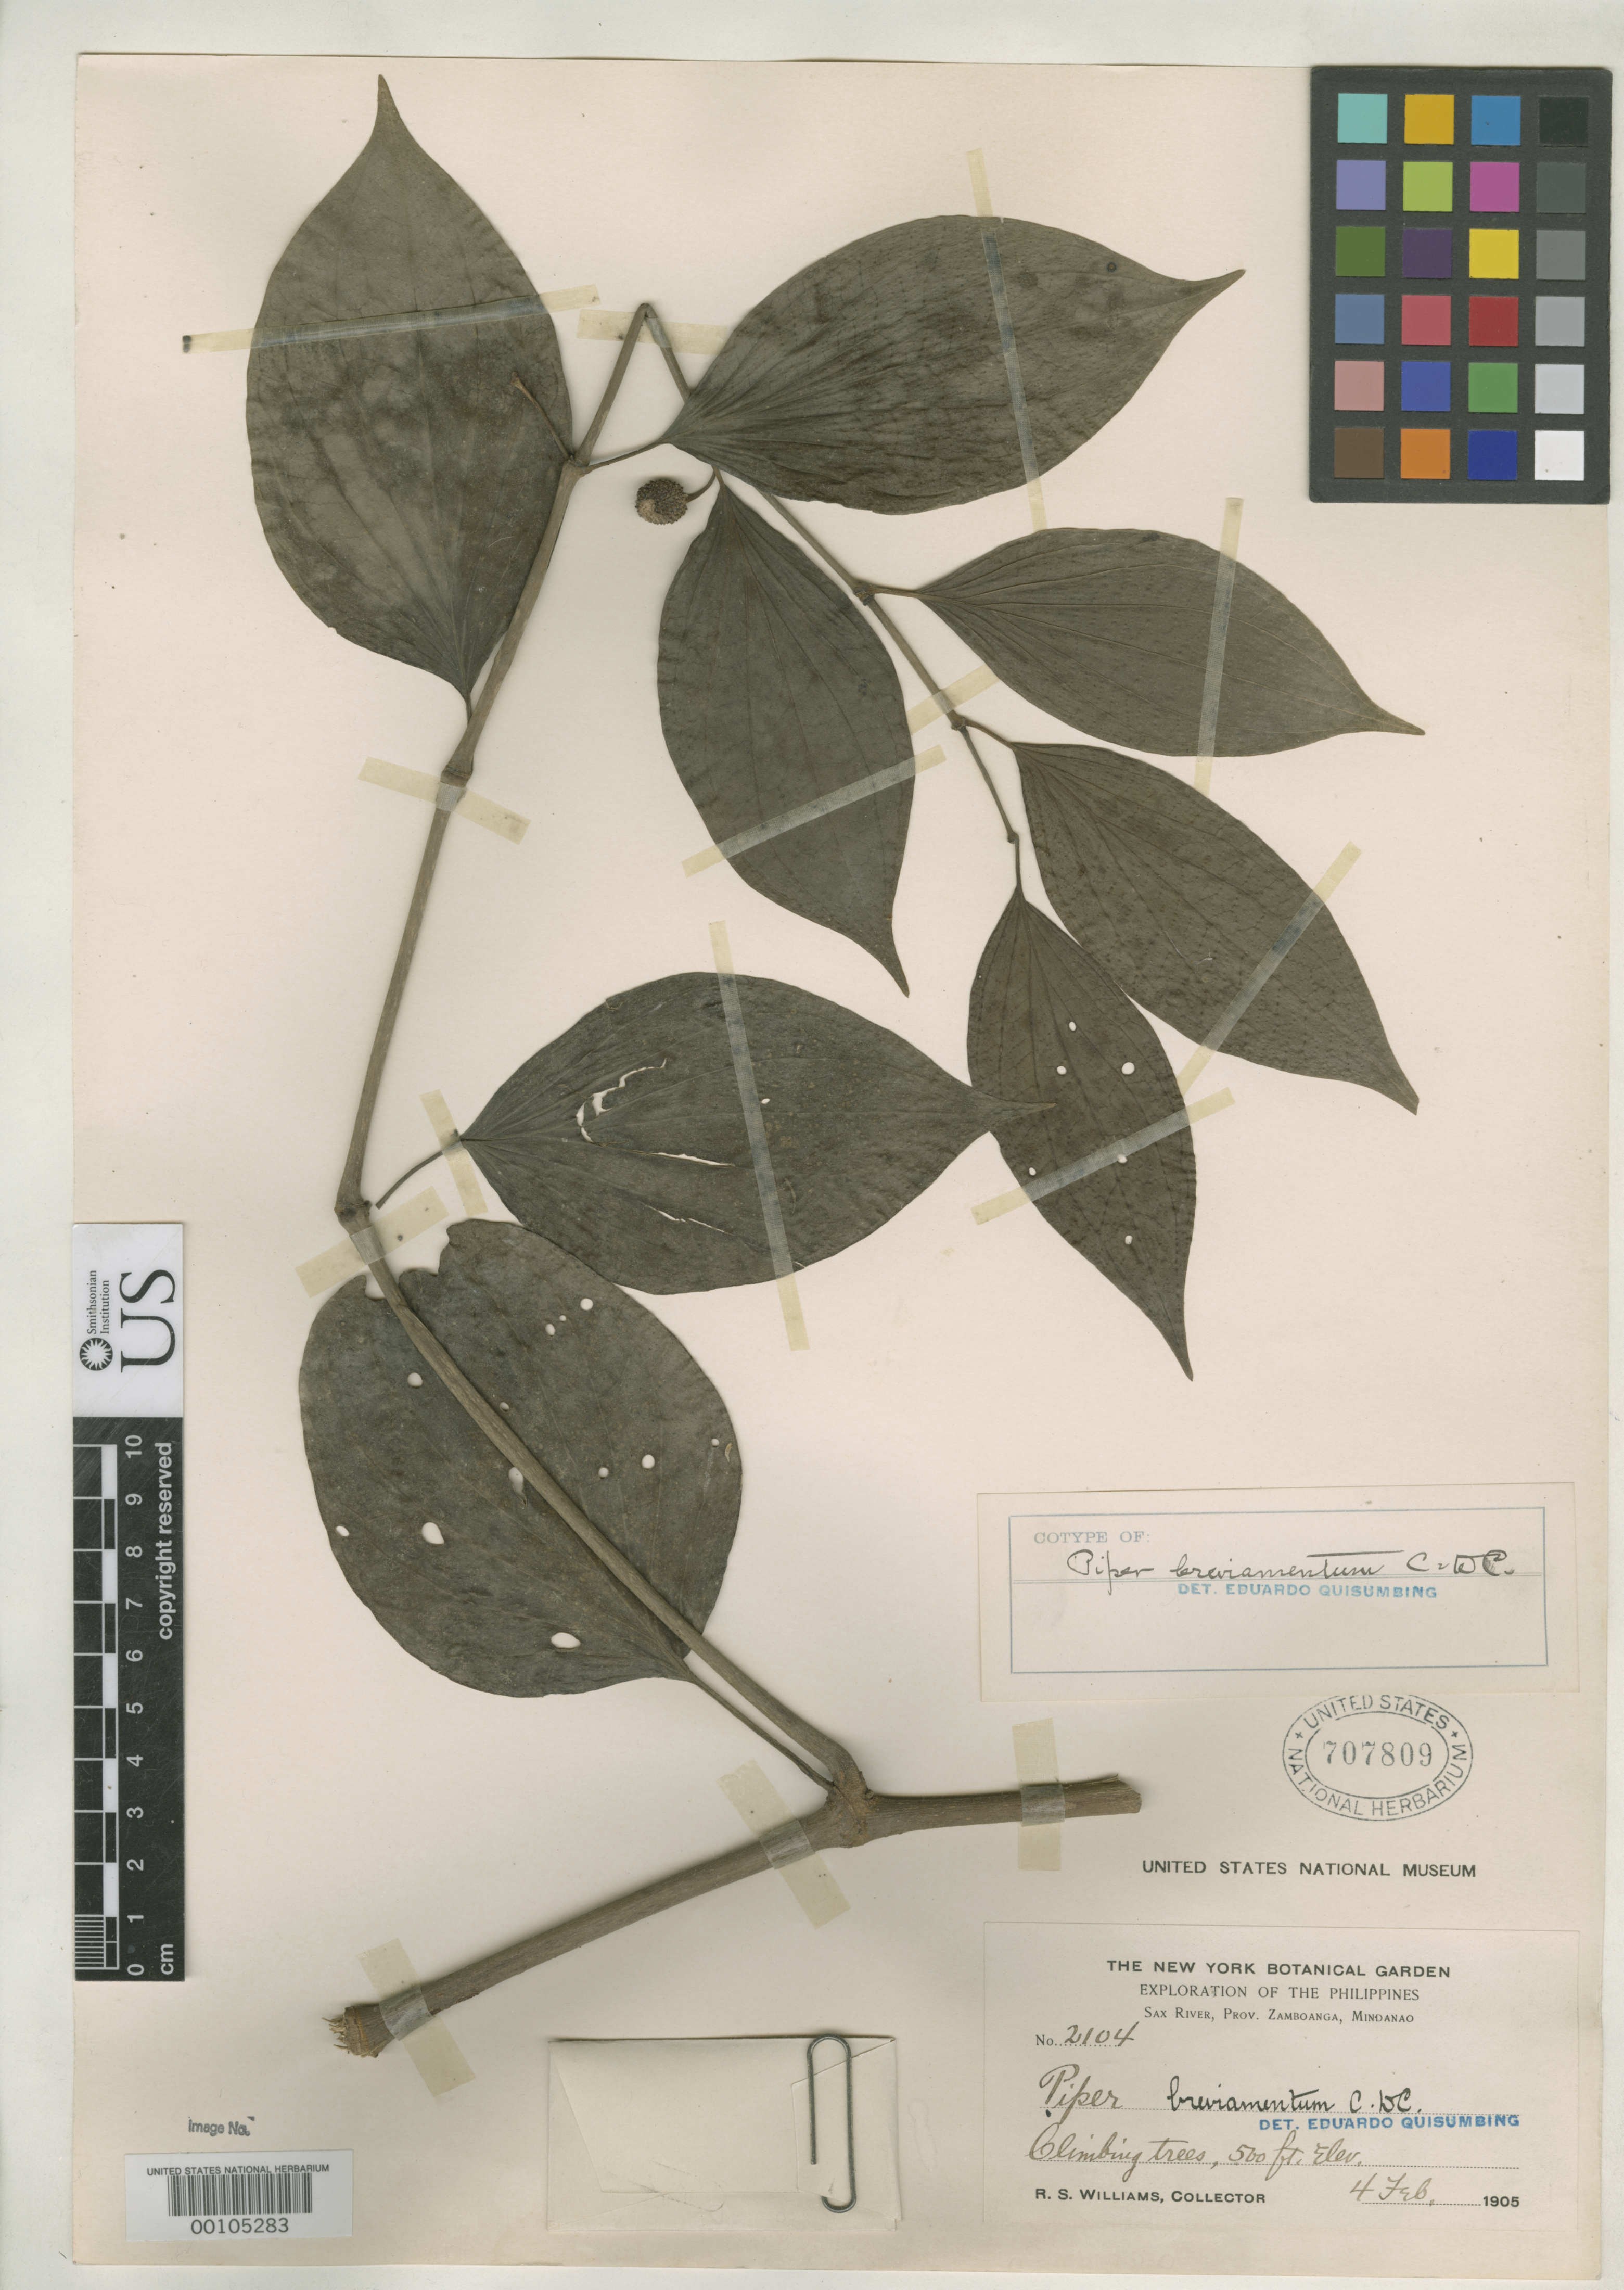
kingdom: Plantae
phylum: Tracheophyta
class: Magnoliopsida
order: Piperales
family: Piperaceae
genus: Piper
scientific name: Piper breviamentum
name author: C. DC.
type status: Isotype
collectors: R. S. Williams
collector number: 2104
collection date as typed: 04 Feb 1905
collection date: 1905-02-04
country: Philippines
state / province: Zamboanga Peninsula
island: Mindanao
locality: Sax River.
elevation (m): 150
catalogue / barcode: US 707809